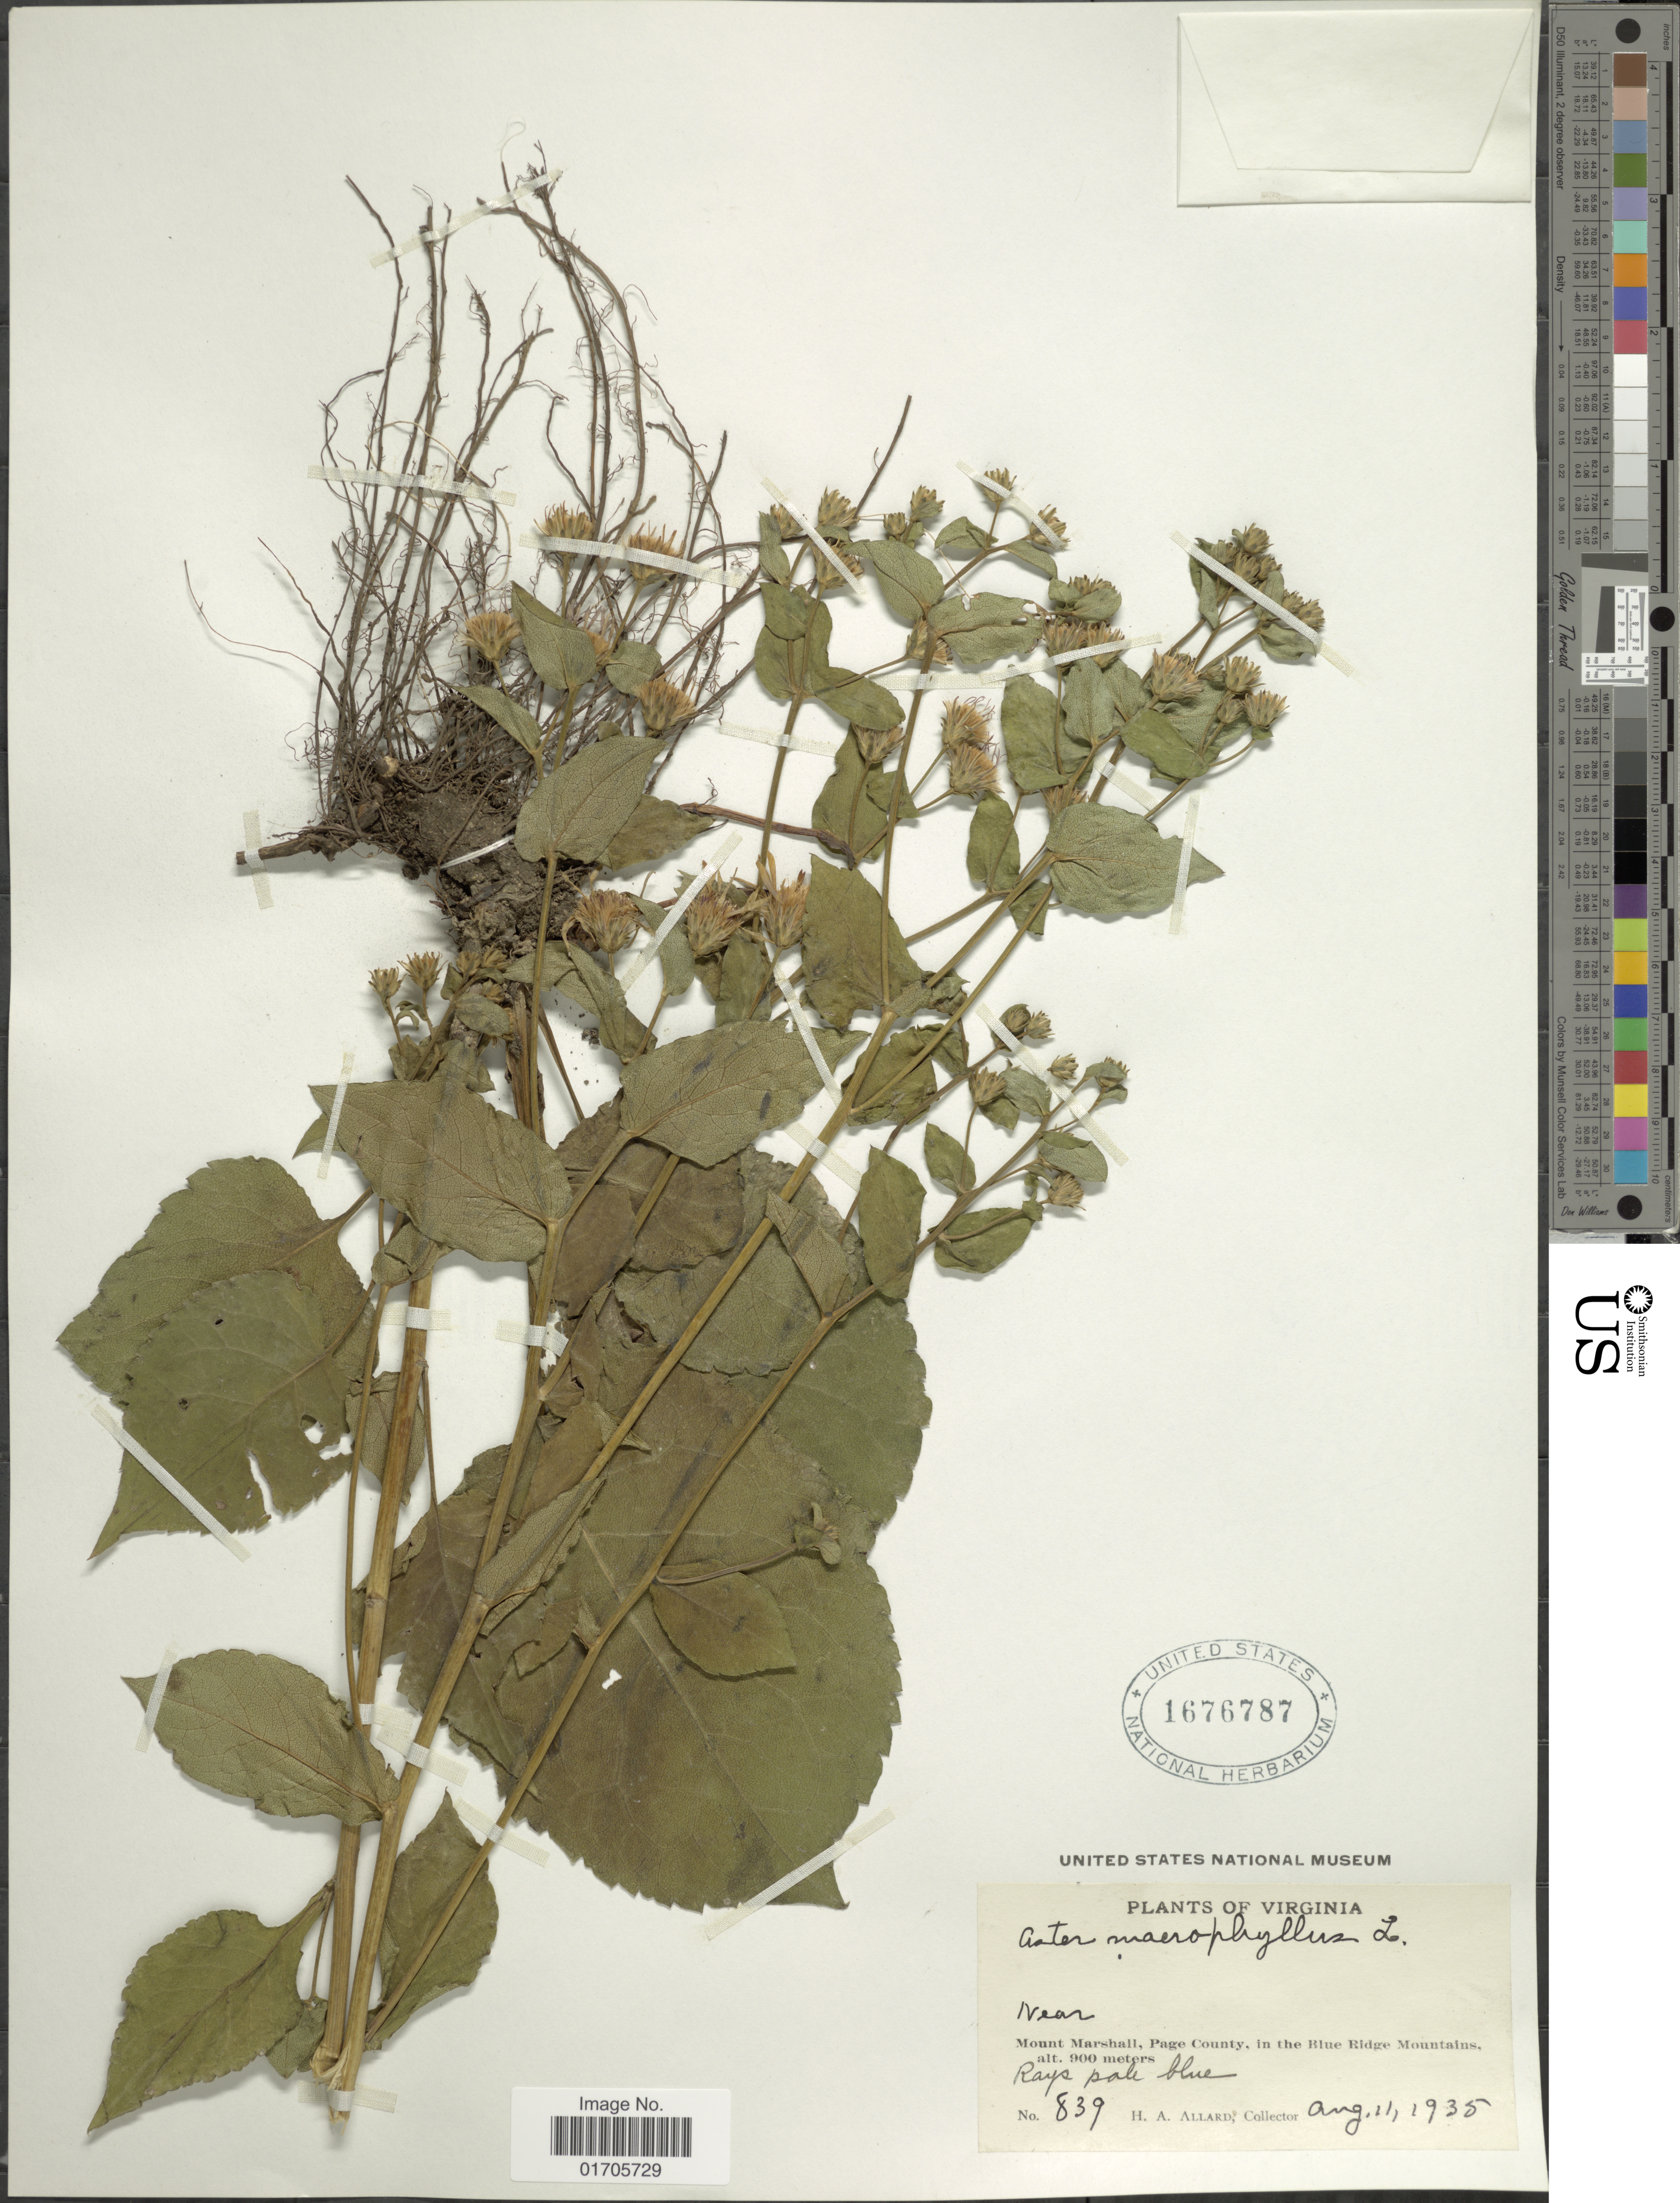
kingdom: Plantae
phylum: Tracheophyta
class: Magnoliopsida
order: Asterales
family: Asteraceae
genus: Eurybia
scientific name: Eurybia macrophylla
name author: (L.) Cass.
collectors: H. A. Allard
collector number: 839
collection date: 1935-08-11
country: United States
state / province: Virginia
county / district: Page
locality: Virginia. Near Mount Marshall, Page County, in the Blue Ridge Mountains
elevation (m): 900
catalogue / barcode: US 1676787